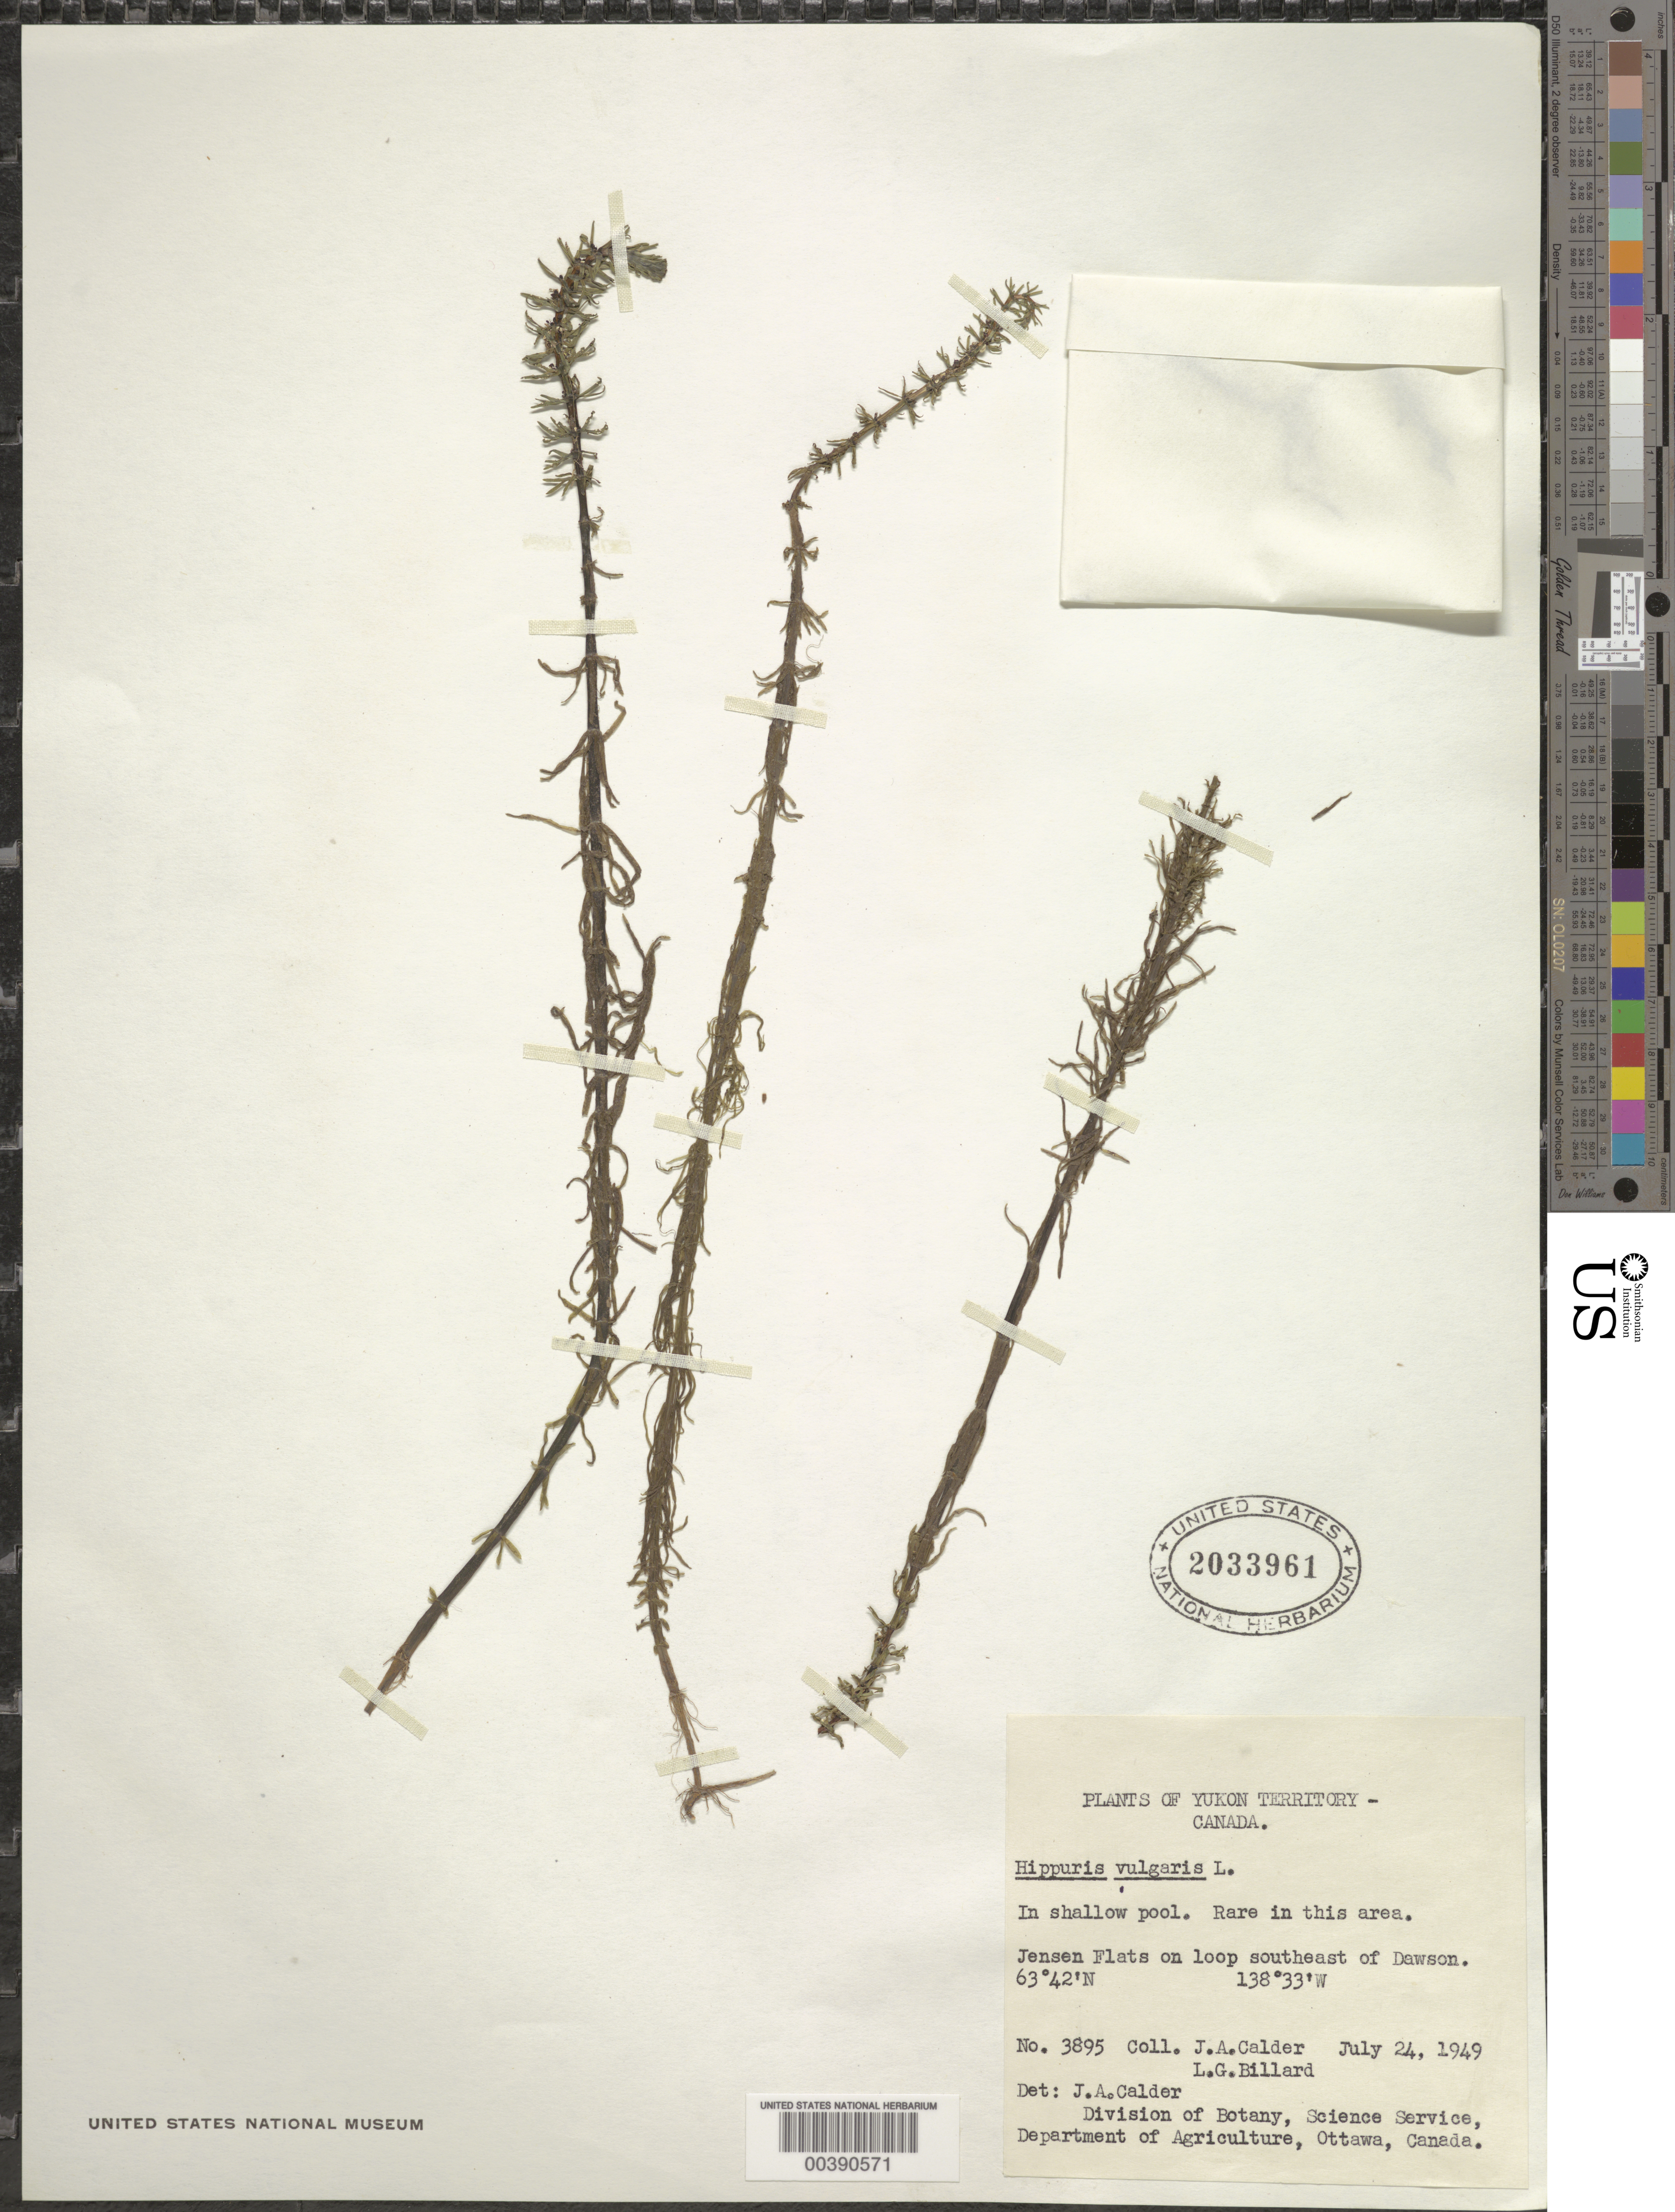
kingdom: Plantae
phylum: Tracheophyta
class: Magnoliopsida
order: Lamiales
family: Plantaginaceae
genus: Hippuris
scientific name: Hippuris vulgaris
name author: L.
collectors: J. A. Calder & L. Billard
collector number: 3895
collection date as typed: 24 Jul 1949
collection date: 1949-07-24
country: Canada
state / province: Yukon Territory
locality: Jenson flats on loop se of dawson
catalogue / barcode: US 2033961